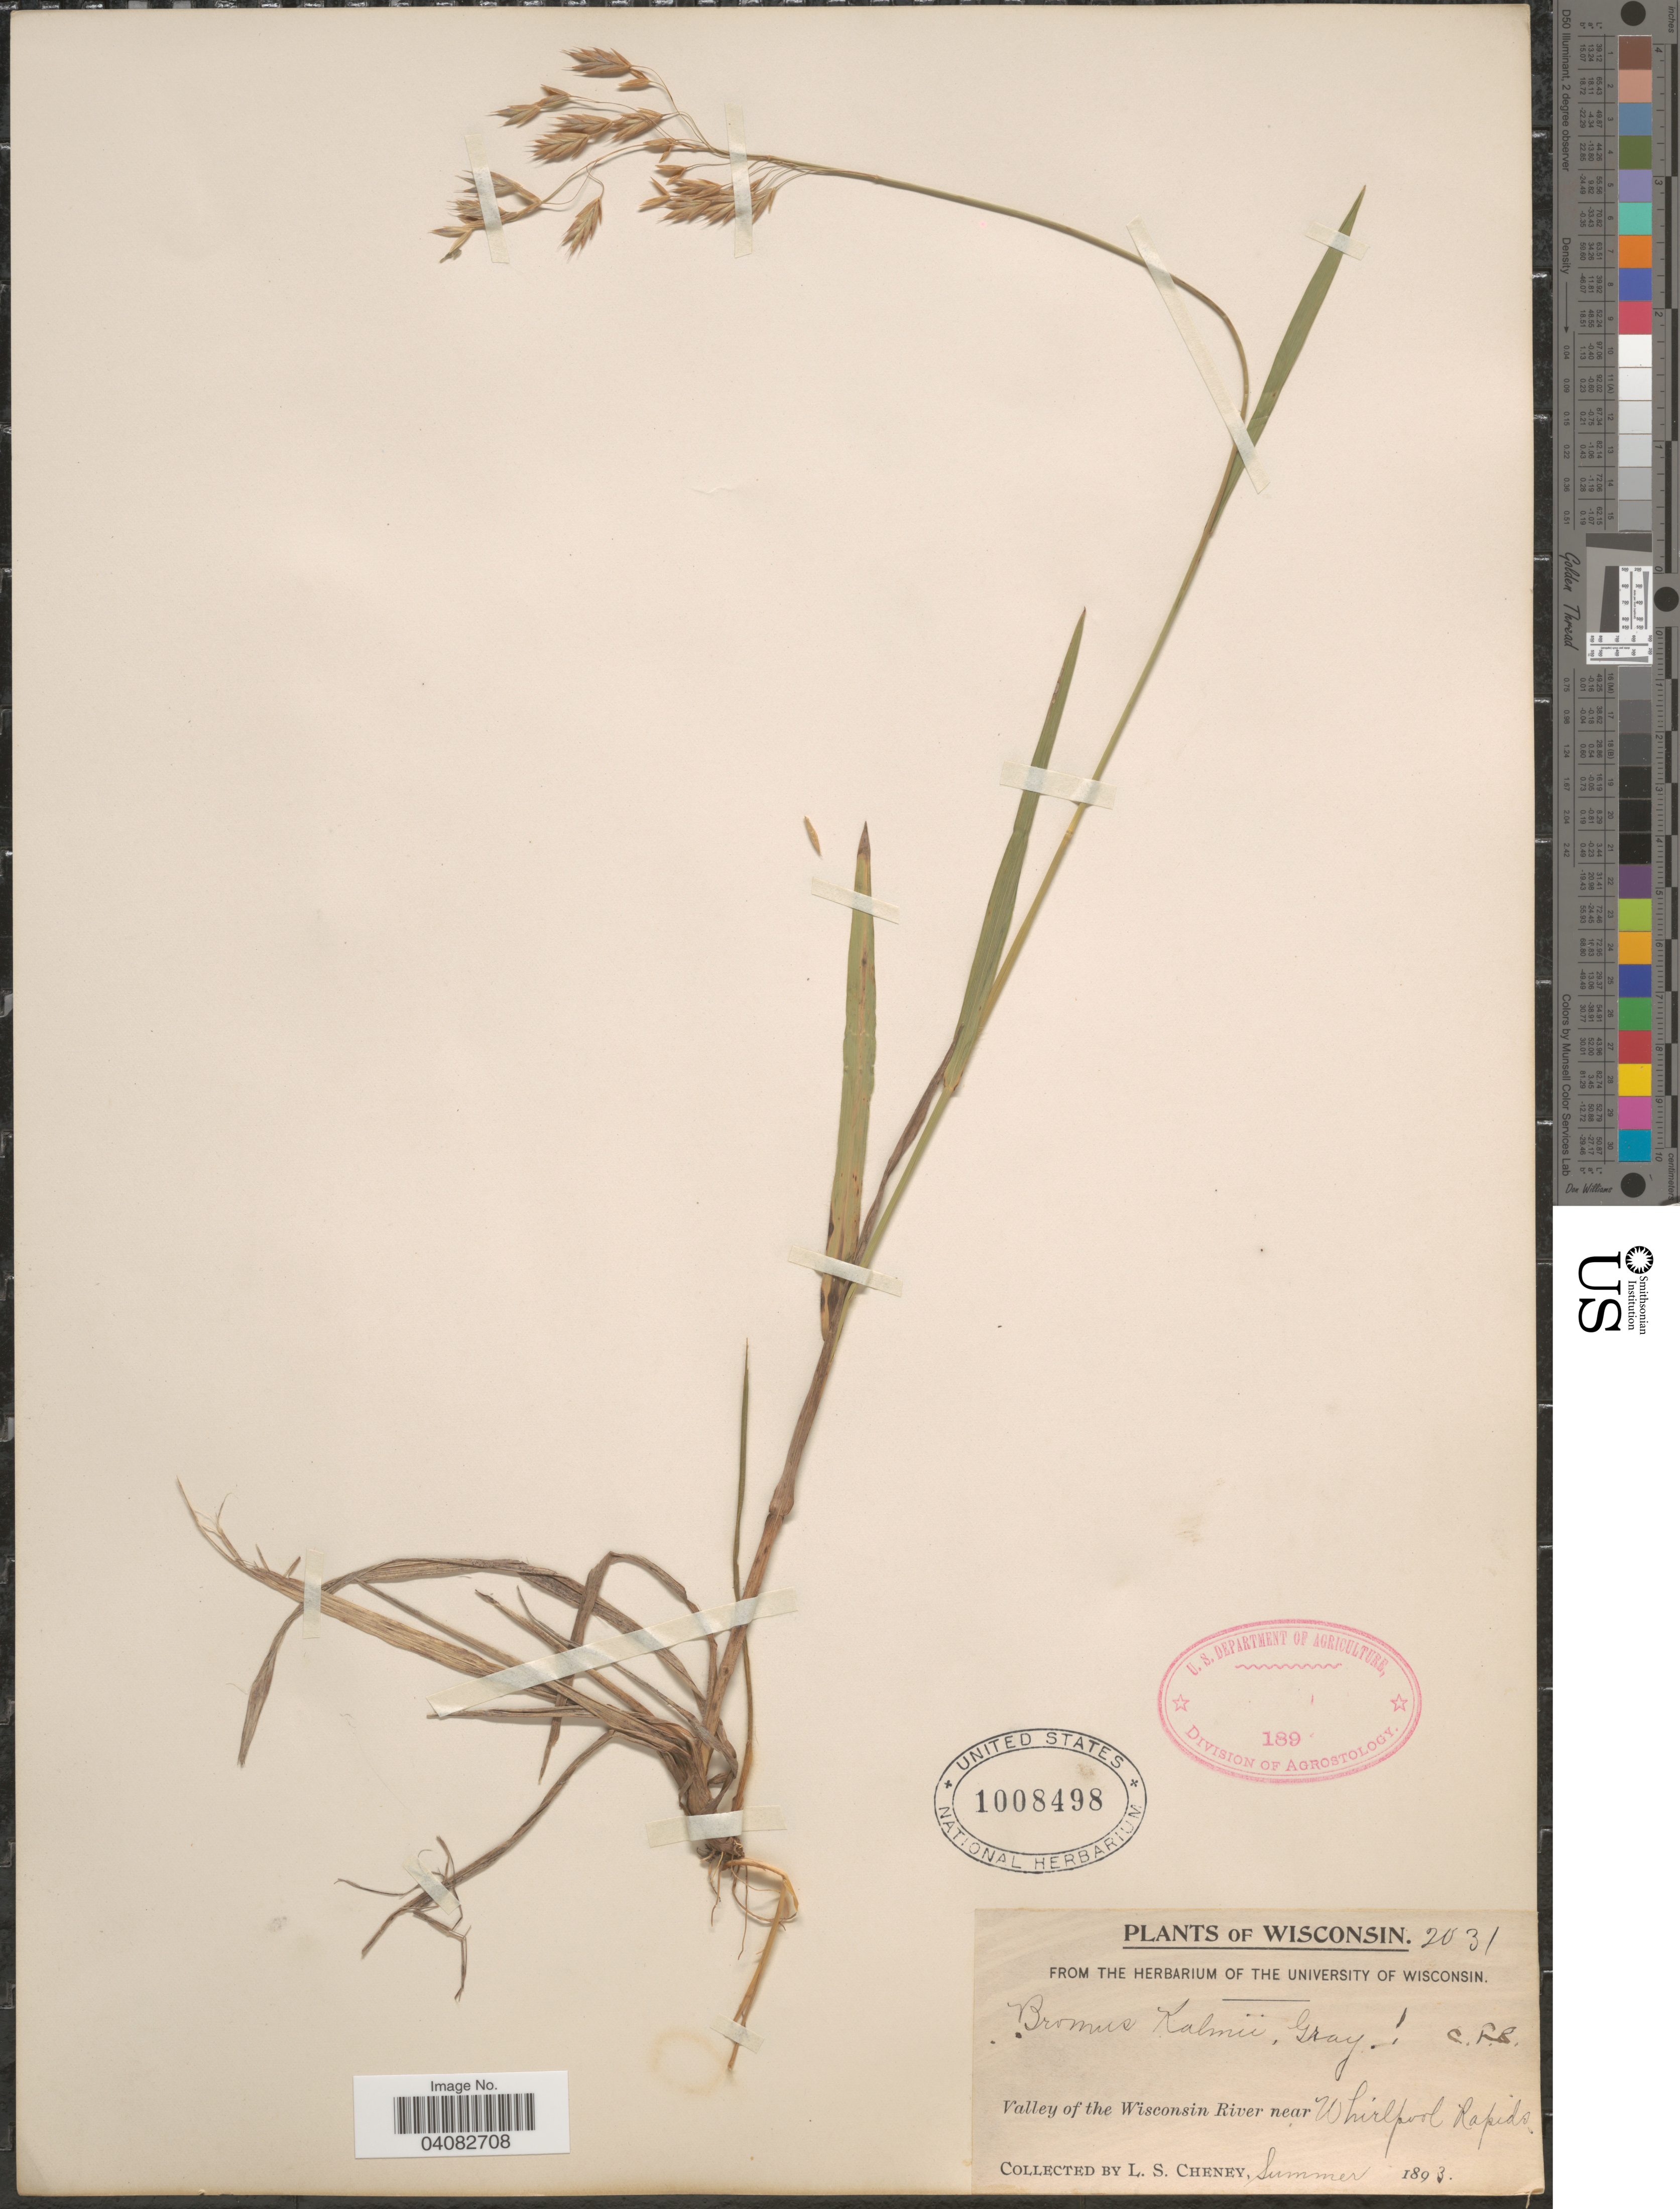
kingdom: Plantae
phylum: Tracheophyta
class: Liliopsida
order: Poales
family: Poaceae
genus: Bromus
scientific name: Bromus kalmii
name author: A. Gray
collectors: L. Cheney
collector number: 2031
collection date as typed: Summer 1893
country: United States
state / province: Wisconsin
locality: Valley of the Wisconsin River near Whirpool Rapids.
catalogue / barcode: US 1008498